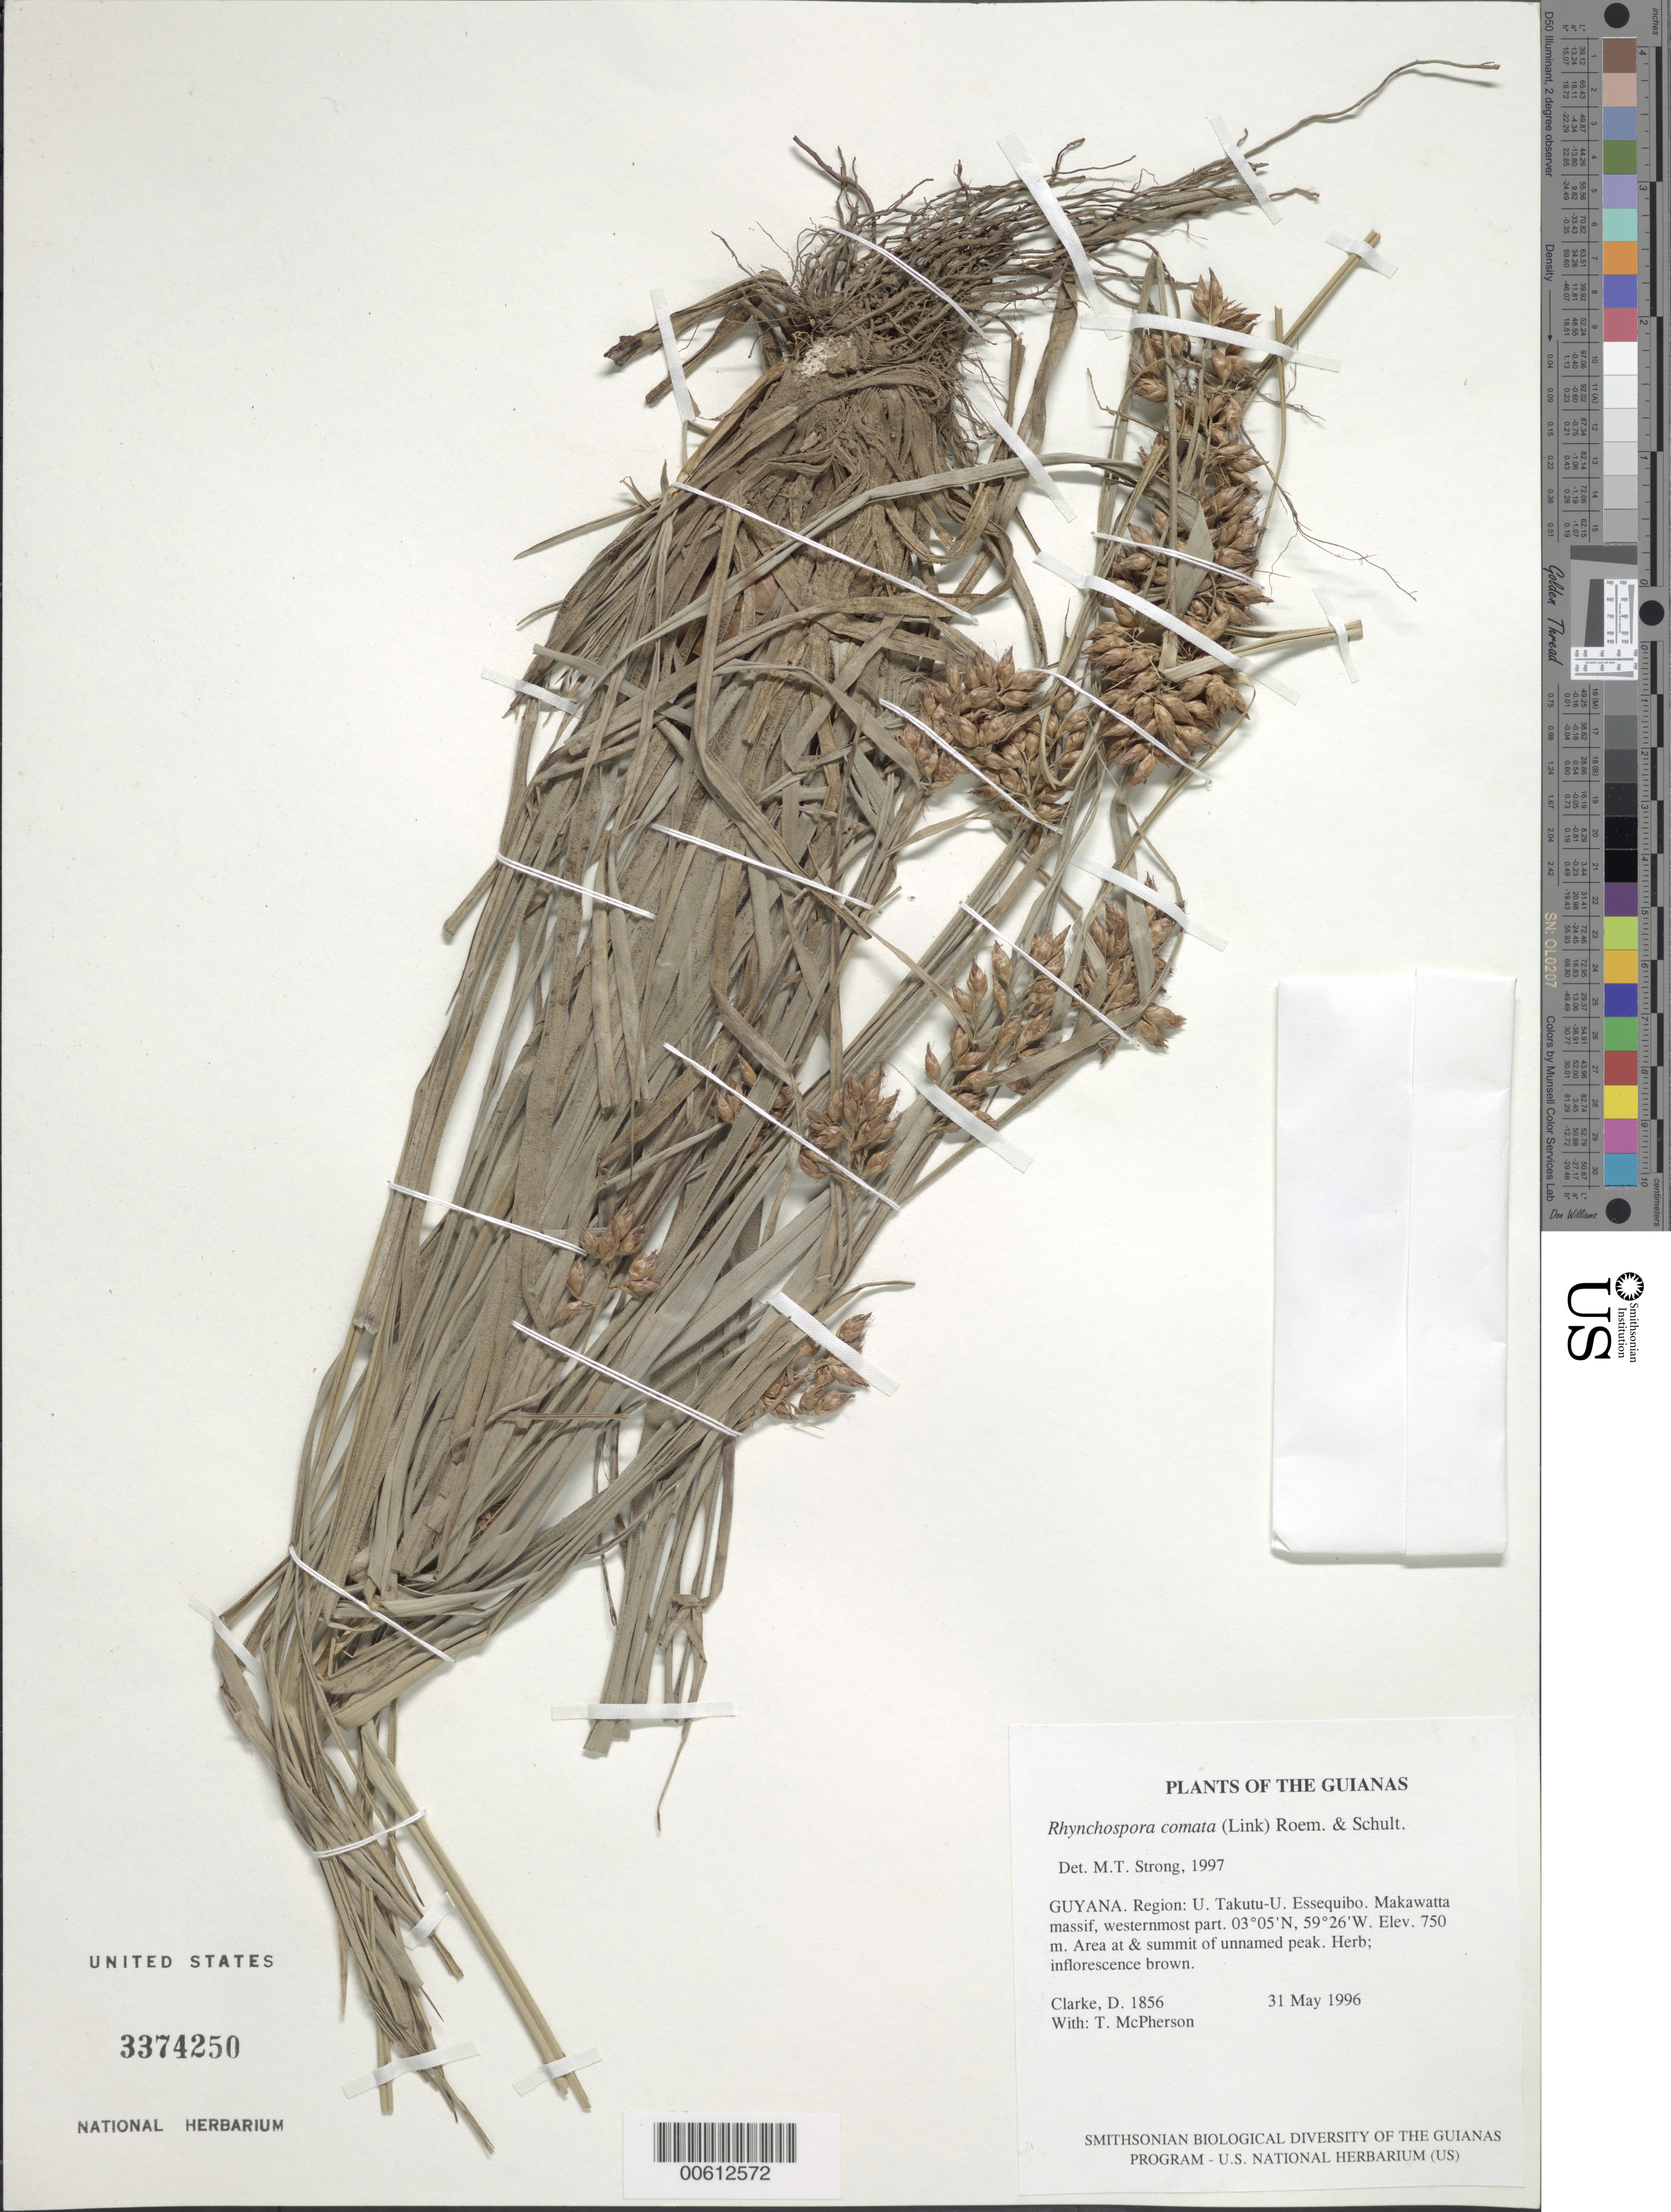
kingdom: Plantae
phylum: Tracheophyta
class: Liliopsida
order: Poales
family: Cyperaceae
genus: Rhynchospora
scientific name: Rhynchospora comata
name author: (Link) Schult.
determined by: Strong, M. T., (US), Smithsonian Institution - National Museum of Natural History (UNITED STATES)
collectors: H. D. Clarke & T. McPherson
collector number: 1856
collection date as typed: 31 May 1996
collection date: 1996-05-31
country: Guyana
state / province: U. Takutu-U. Essequibo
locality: Makawatta massif, westernmost part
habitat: Area at & summit of unnamed peak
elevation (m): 250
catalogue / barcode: US 3374250